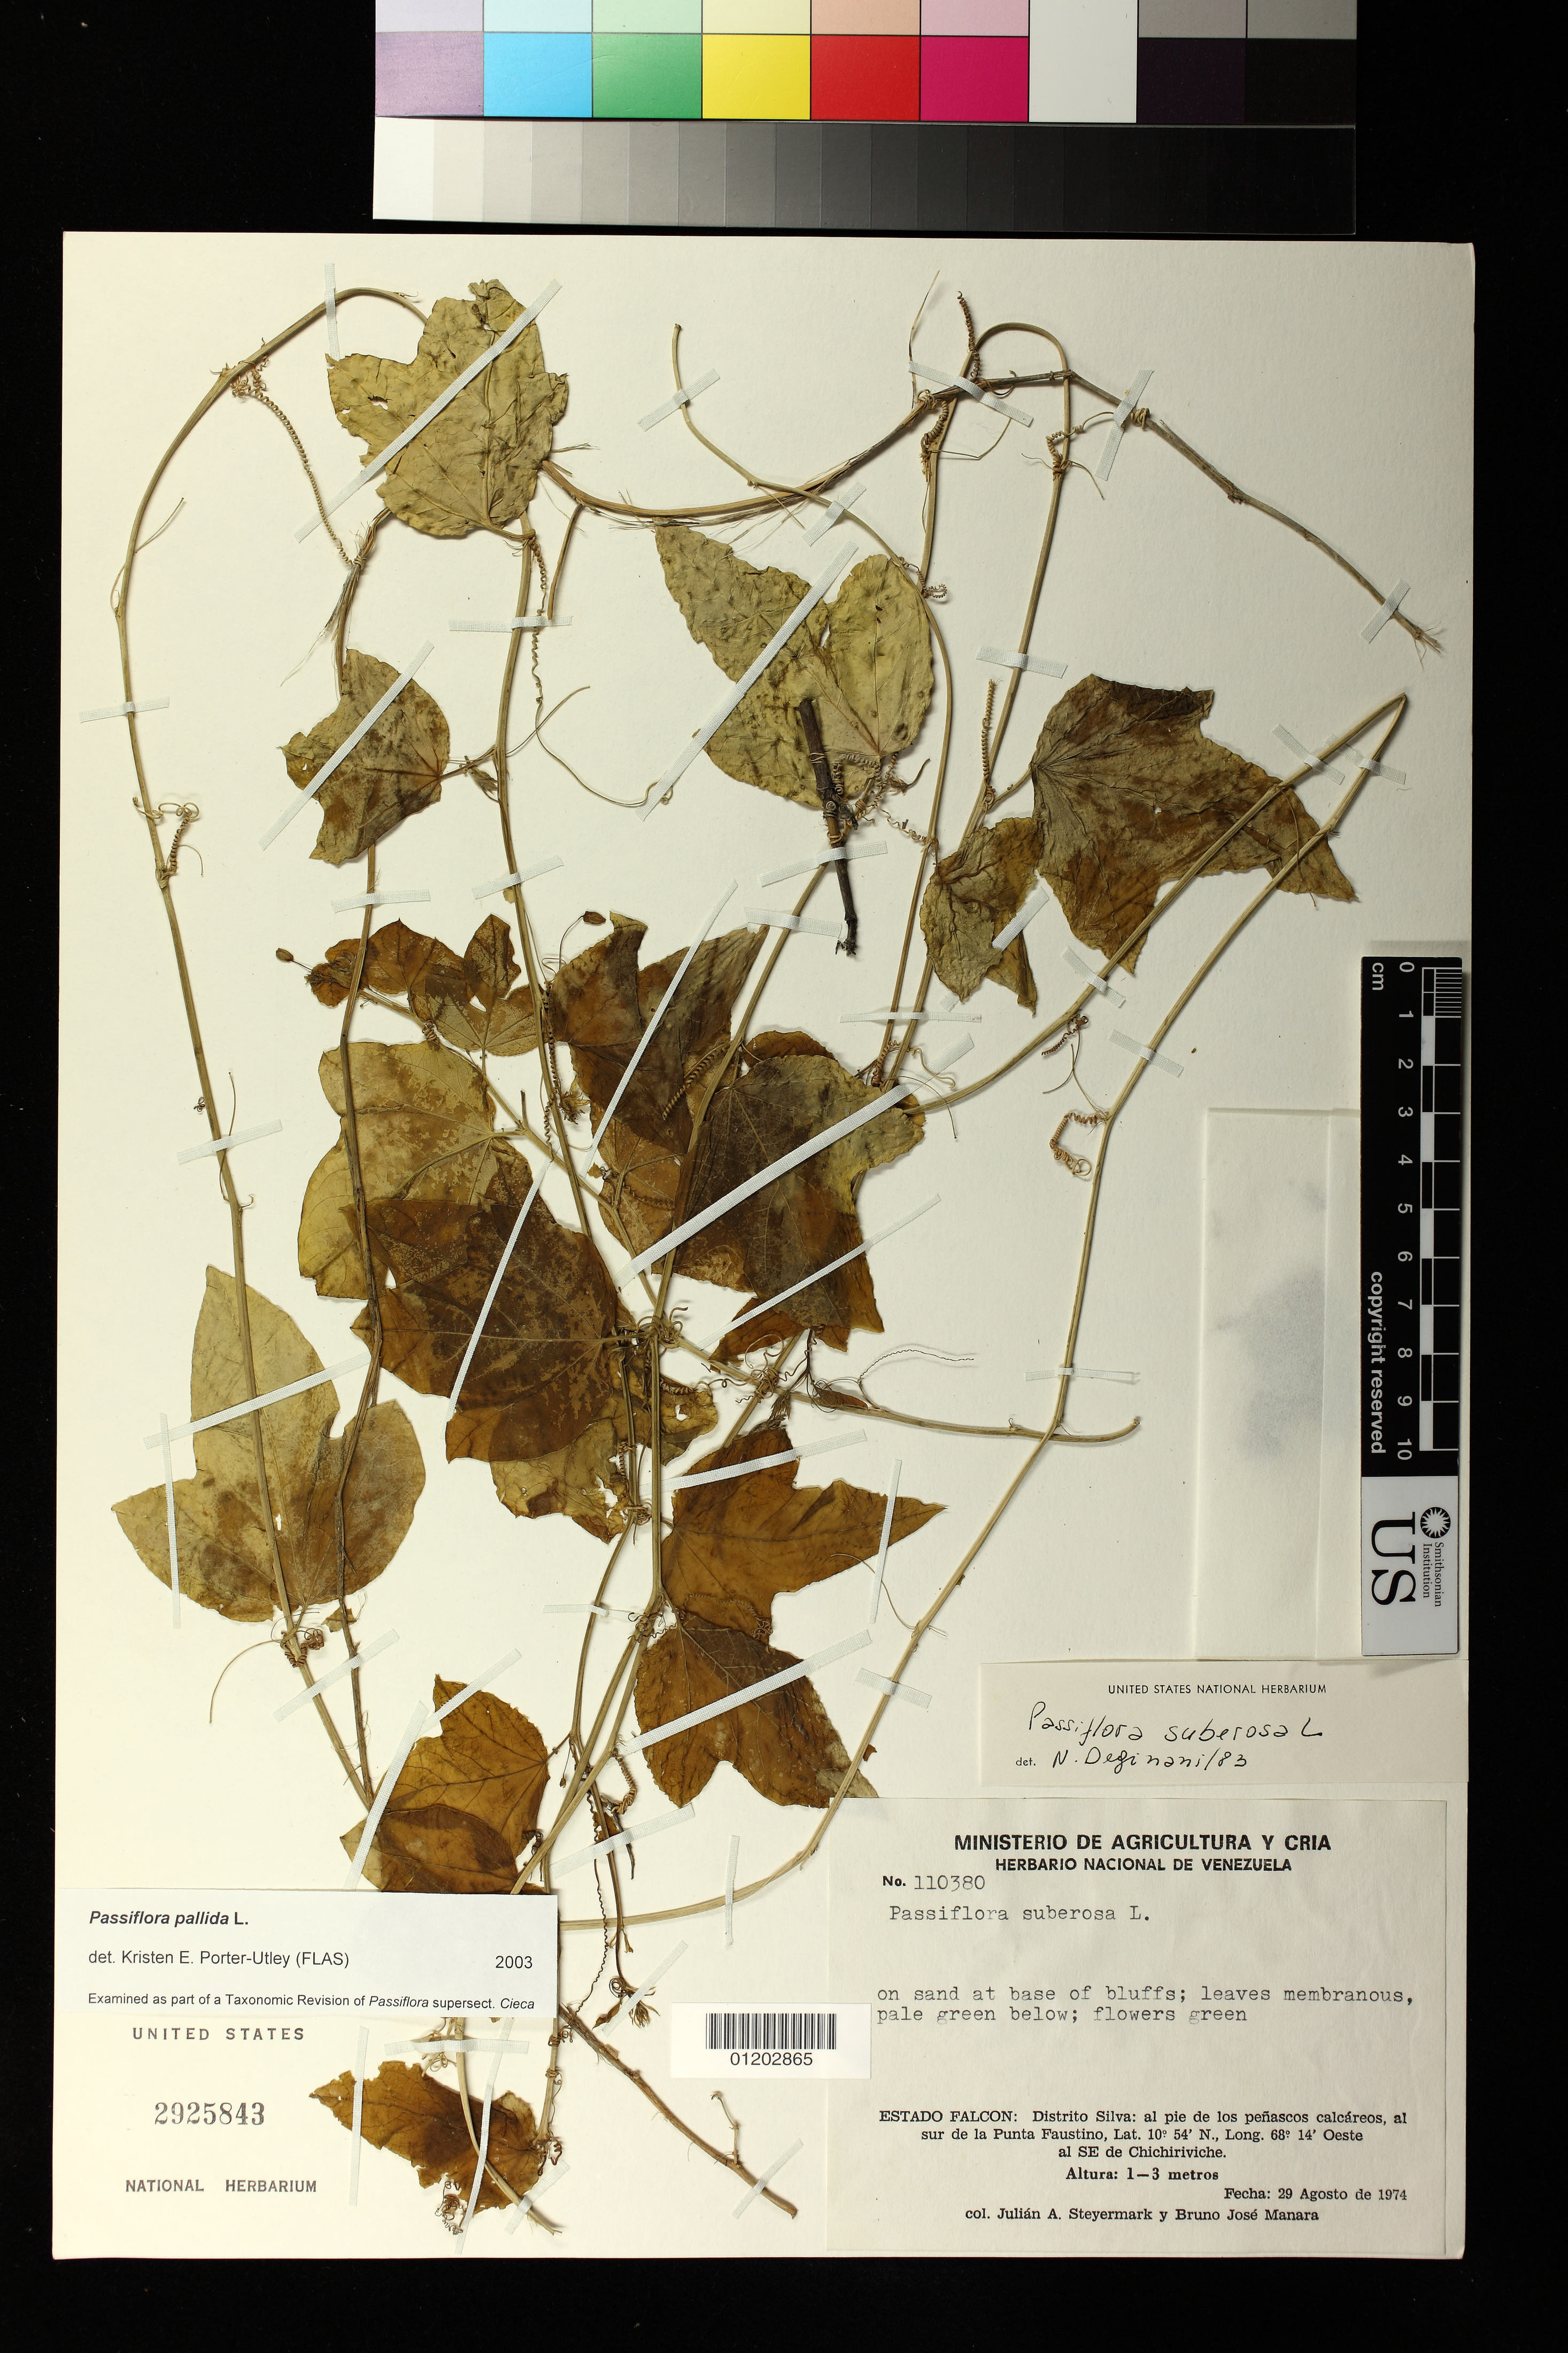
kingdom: Plantae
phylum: Tracheophyta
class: Magnoliopsida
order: Malpighiales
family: Passifloraceae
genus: Passiflora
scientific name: Passiflora pallida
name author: L.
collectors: J. Steyermark & B. Manara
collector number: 110380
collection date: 1974-08-29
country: Venezuela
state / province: Falcón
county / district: Silva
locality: On sand at base of bluffs. Al pie de los penascos calcareos, al sur de la Punta Faustino, oeste al SE de Chichiriviche.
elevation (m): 1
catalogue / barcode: US 2925843